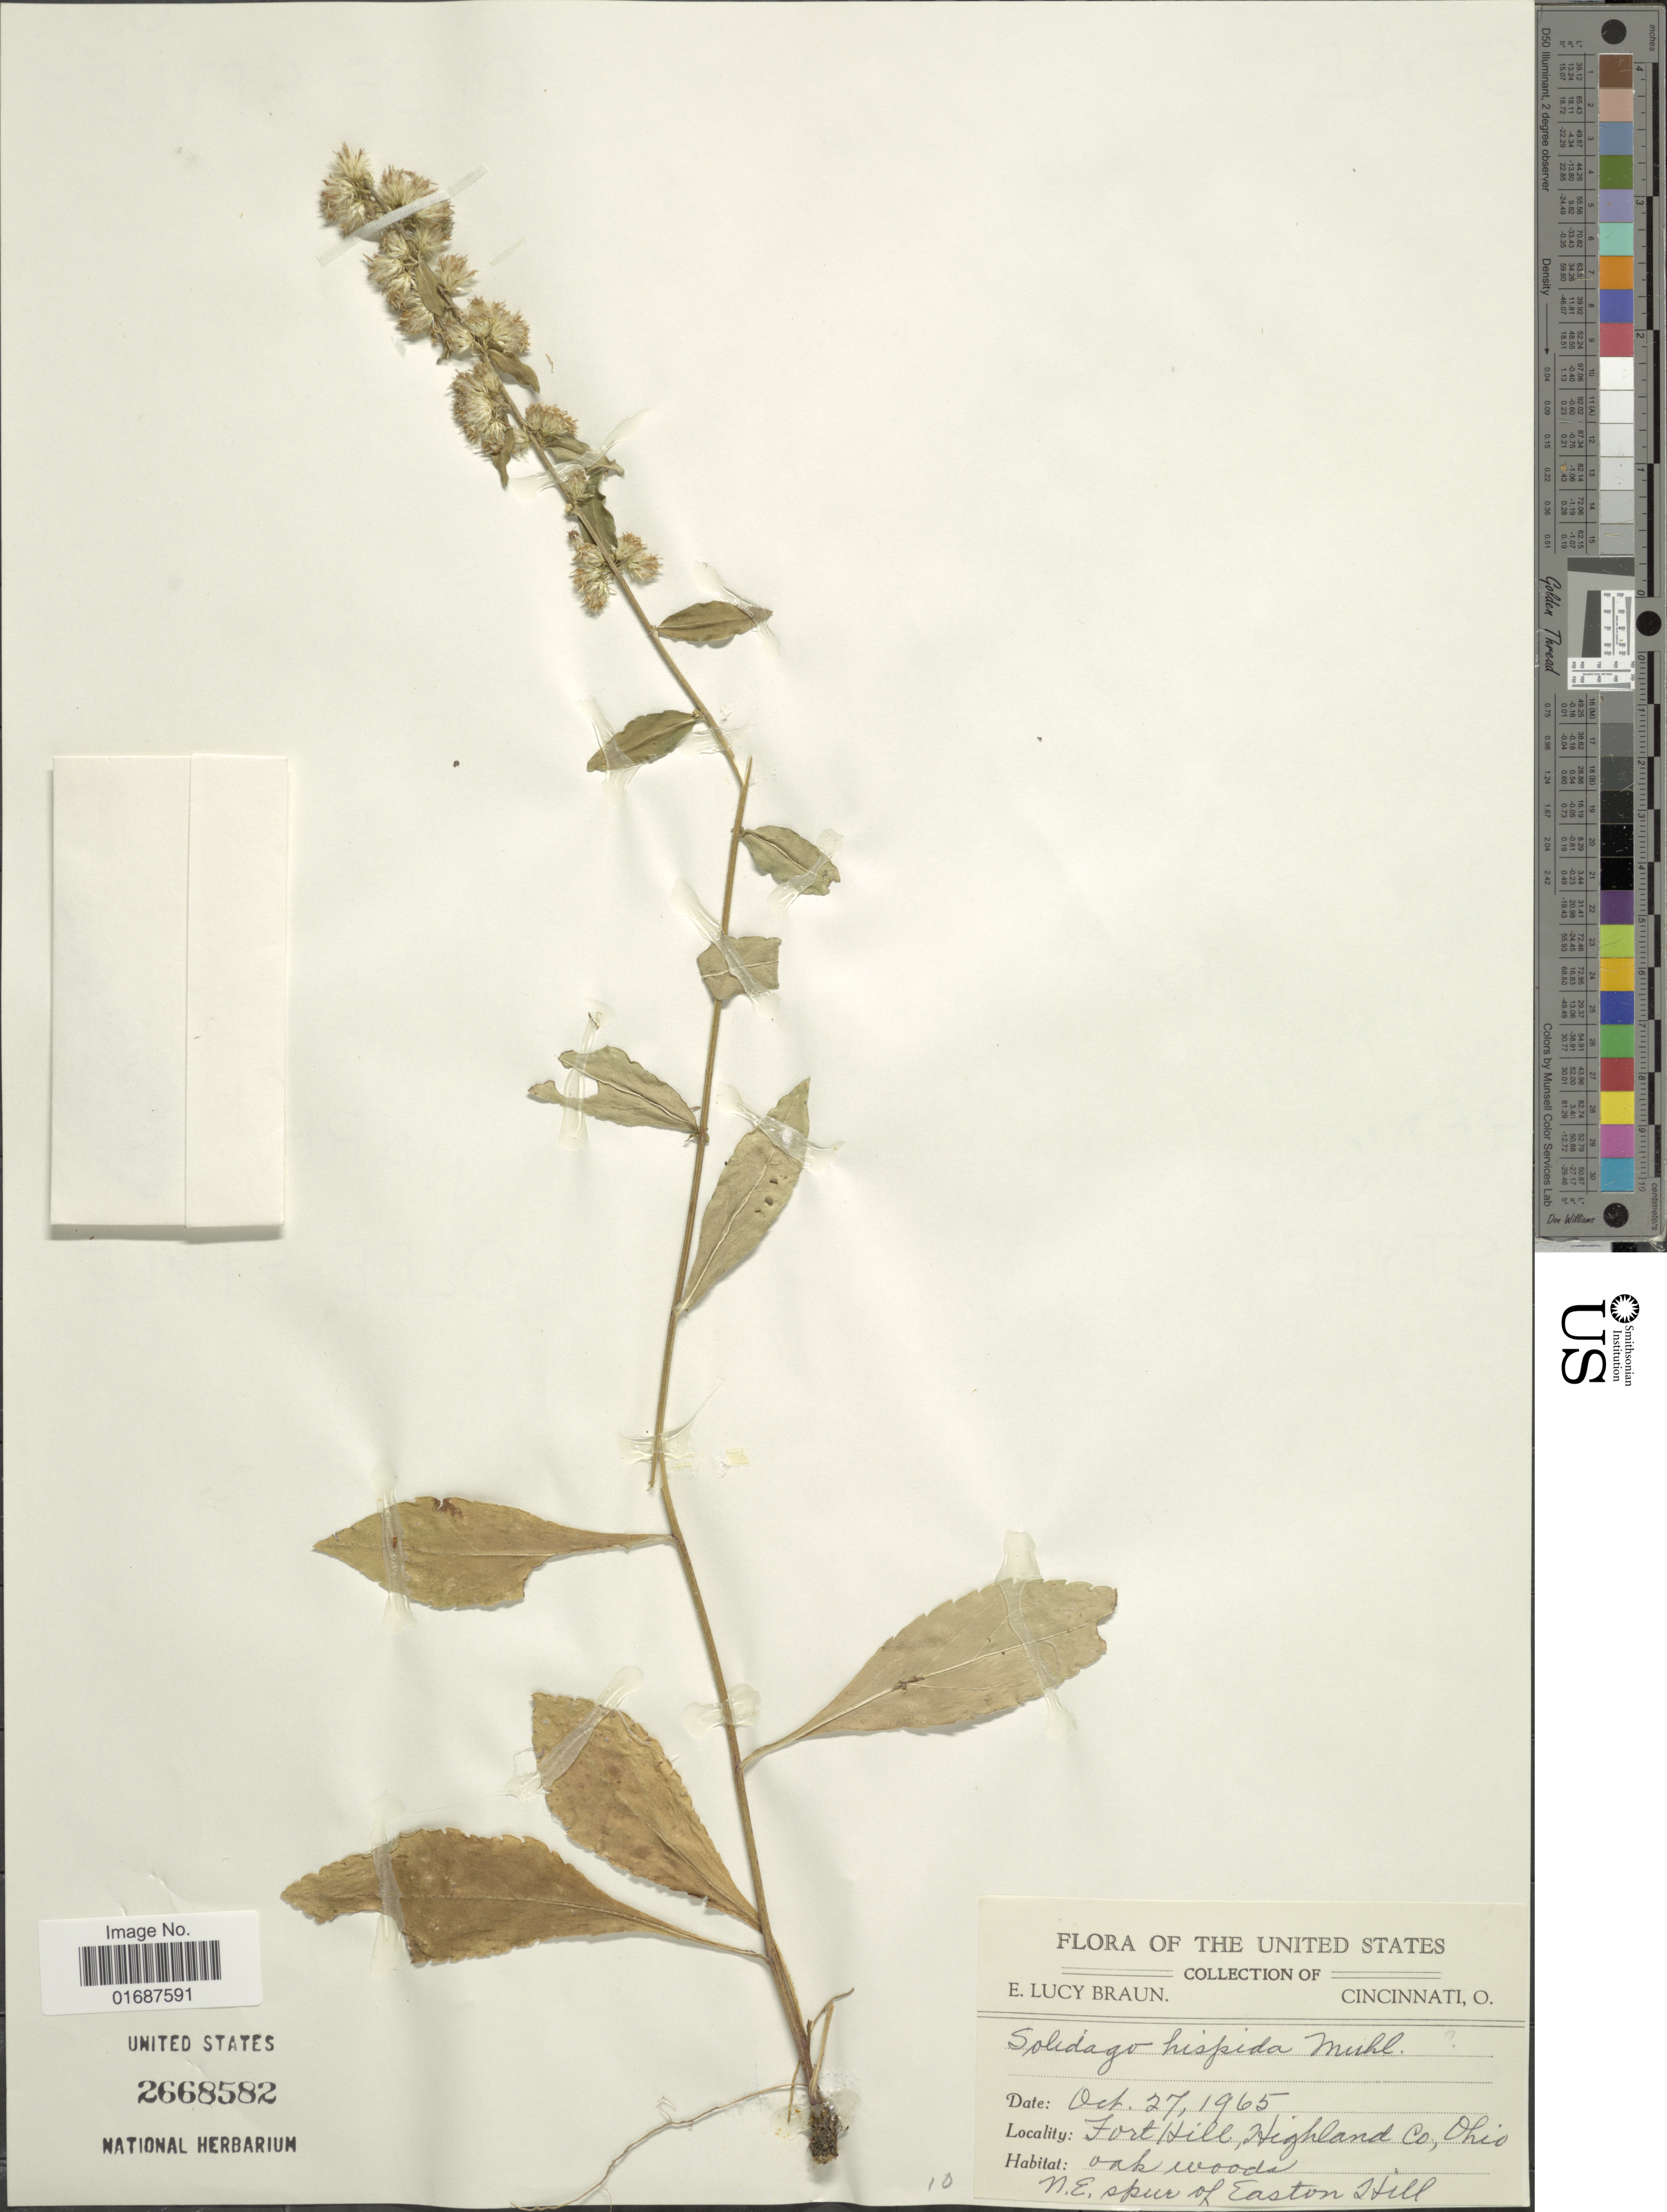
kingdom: Plantae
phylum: Tracheophyta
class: Magnoliopsida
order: Asterales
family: Asteraceae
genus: Solidago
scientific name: Solidago hispida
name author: Muhl. ex Willd.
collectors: E. L. Braun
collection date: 1965-10-27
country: United States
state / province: Ohio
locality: Fort Hill, Highland Co, N. E. Spruce of Easton Hill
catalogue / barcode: US 2668582